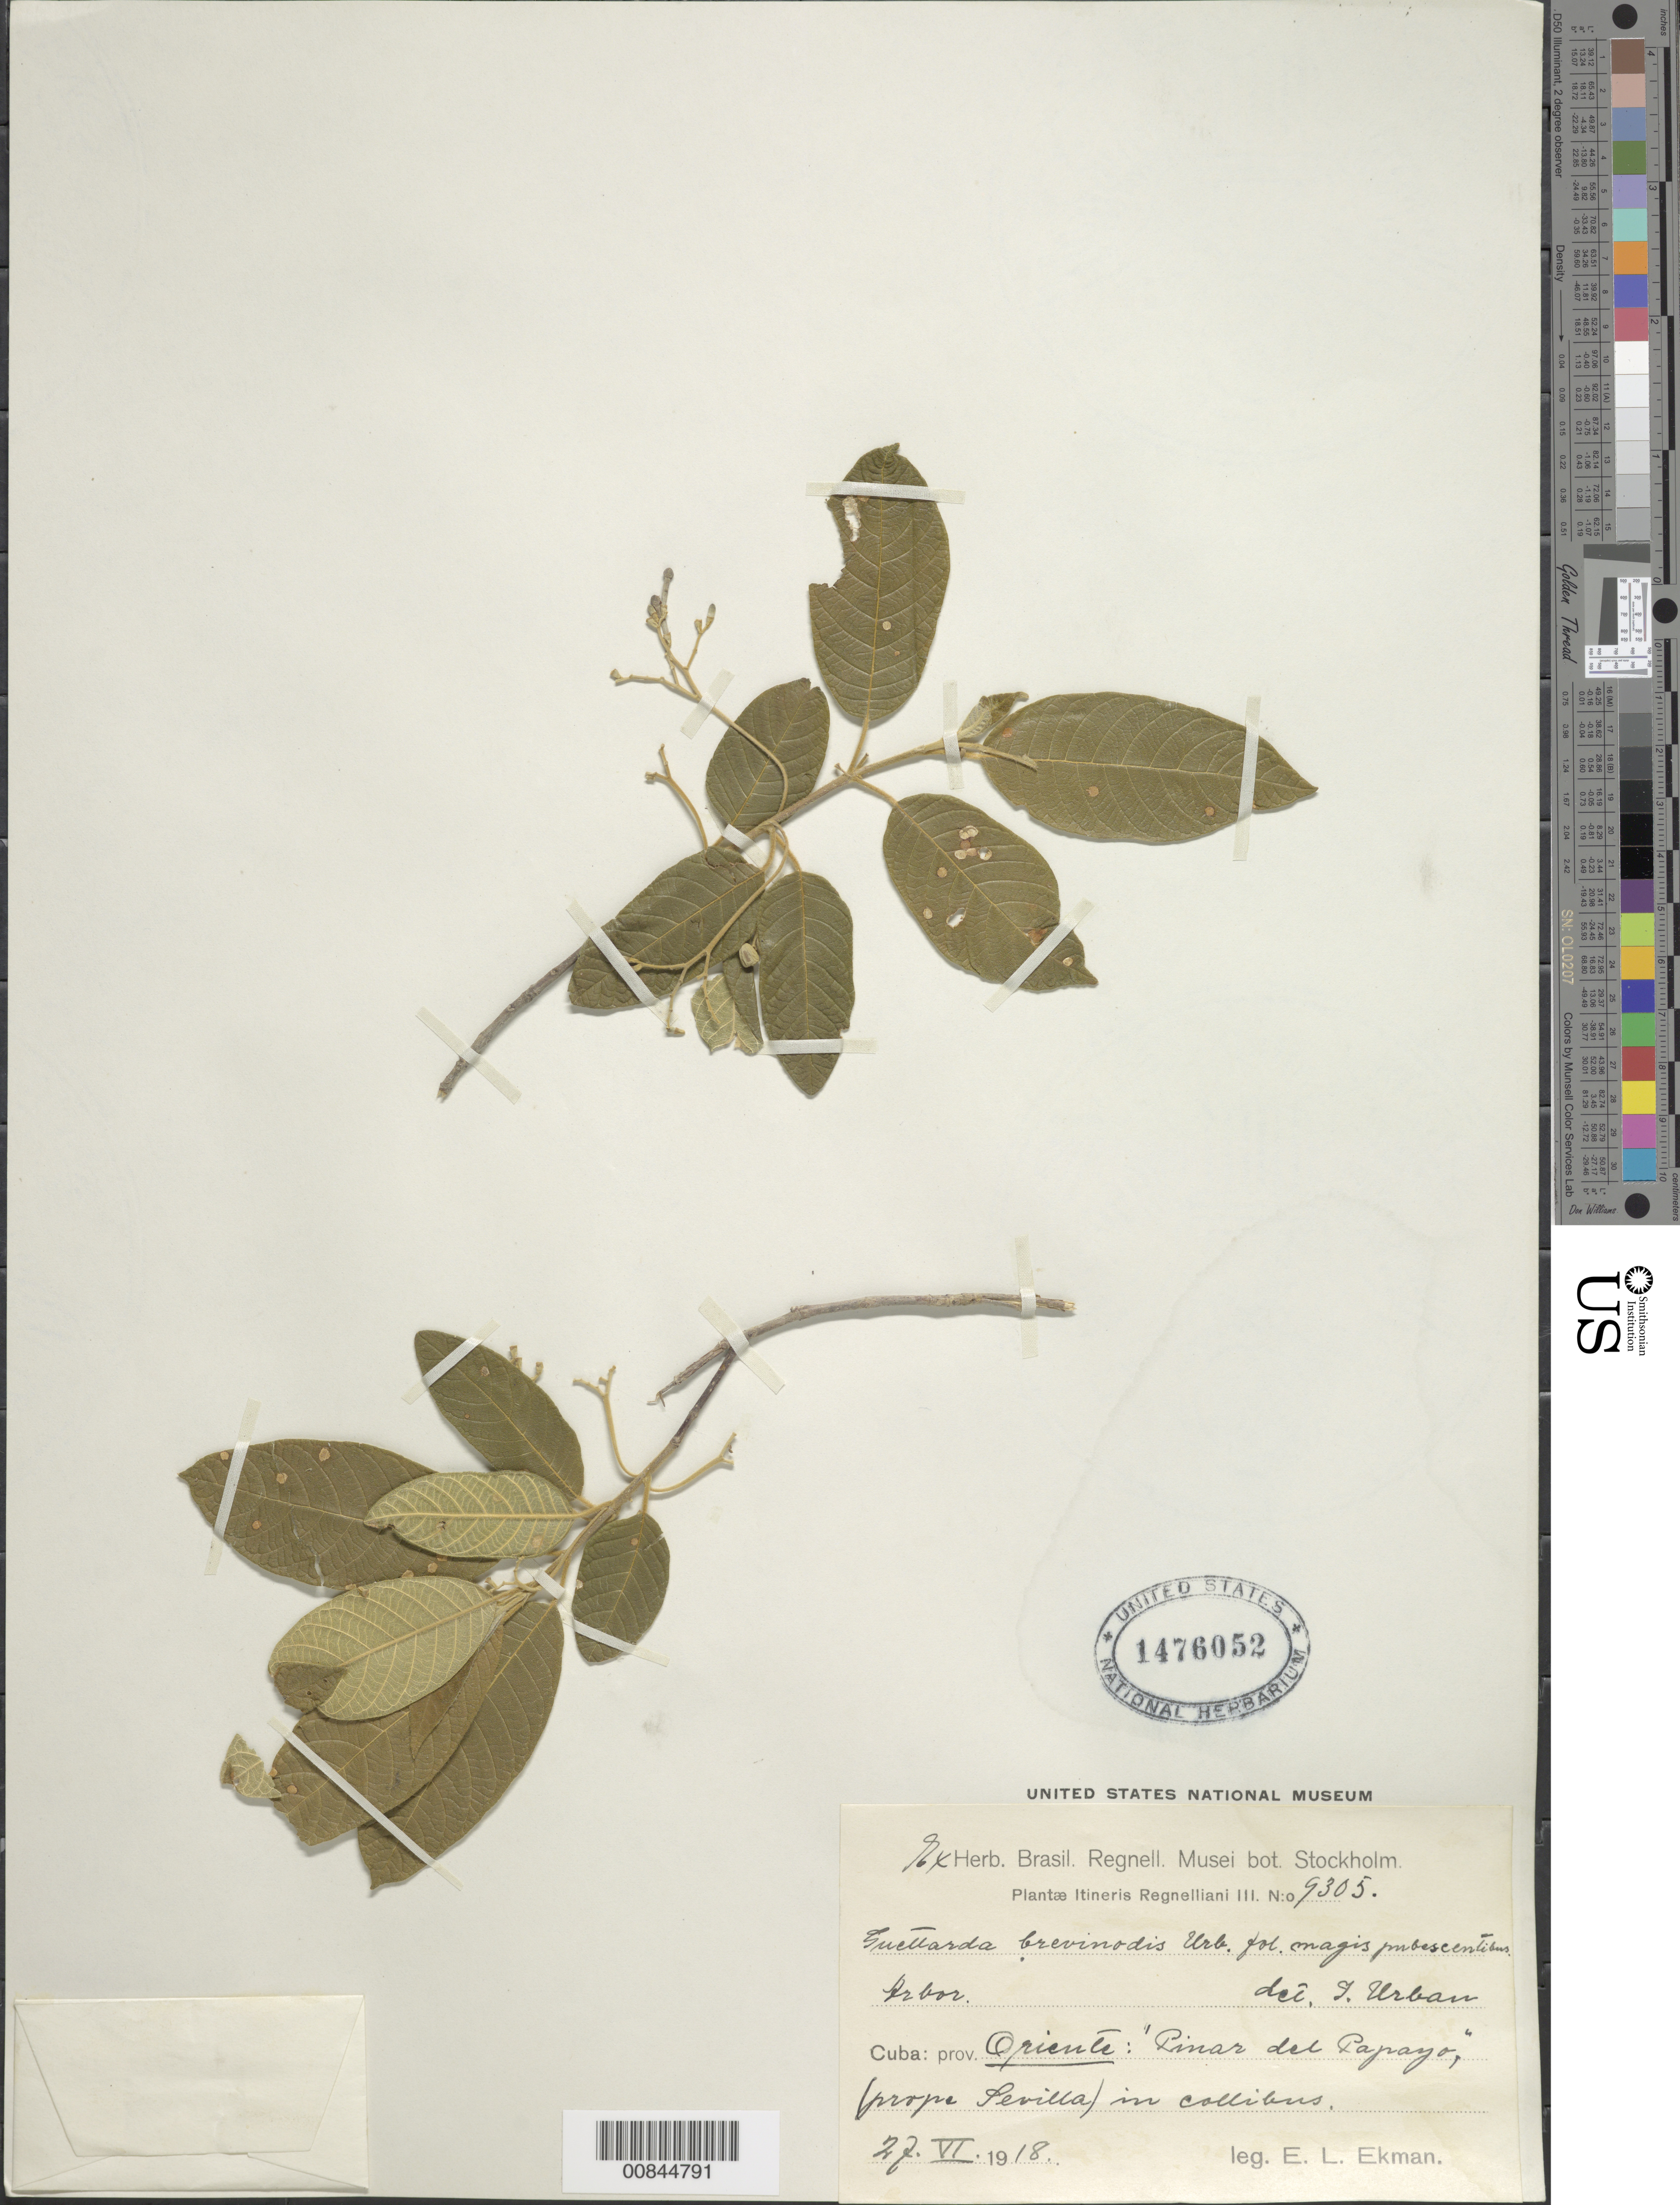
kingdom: Plantae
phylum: Tracheophyta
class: Magnoliopsida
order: Gentianales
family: Rubiaceae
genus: Guettarda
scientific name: Guettarda brevinodis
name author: Urb.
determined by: Urban, Ignatz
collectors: E. L. Ekman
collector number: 9305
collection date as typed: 27 Jun 1918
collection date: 1918-06-27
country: Cuba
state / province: Oriente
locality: Pinar del Papayo (prope Sevilla)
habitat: In collibus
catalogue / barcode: US 1476052